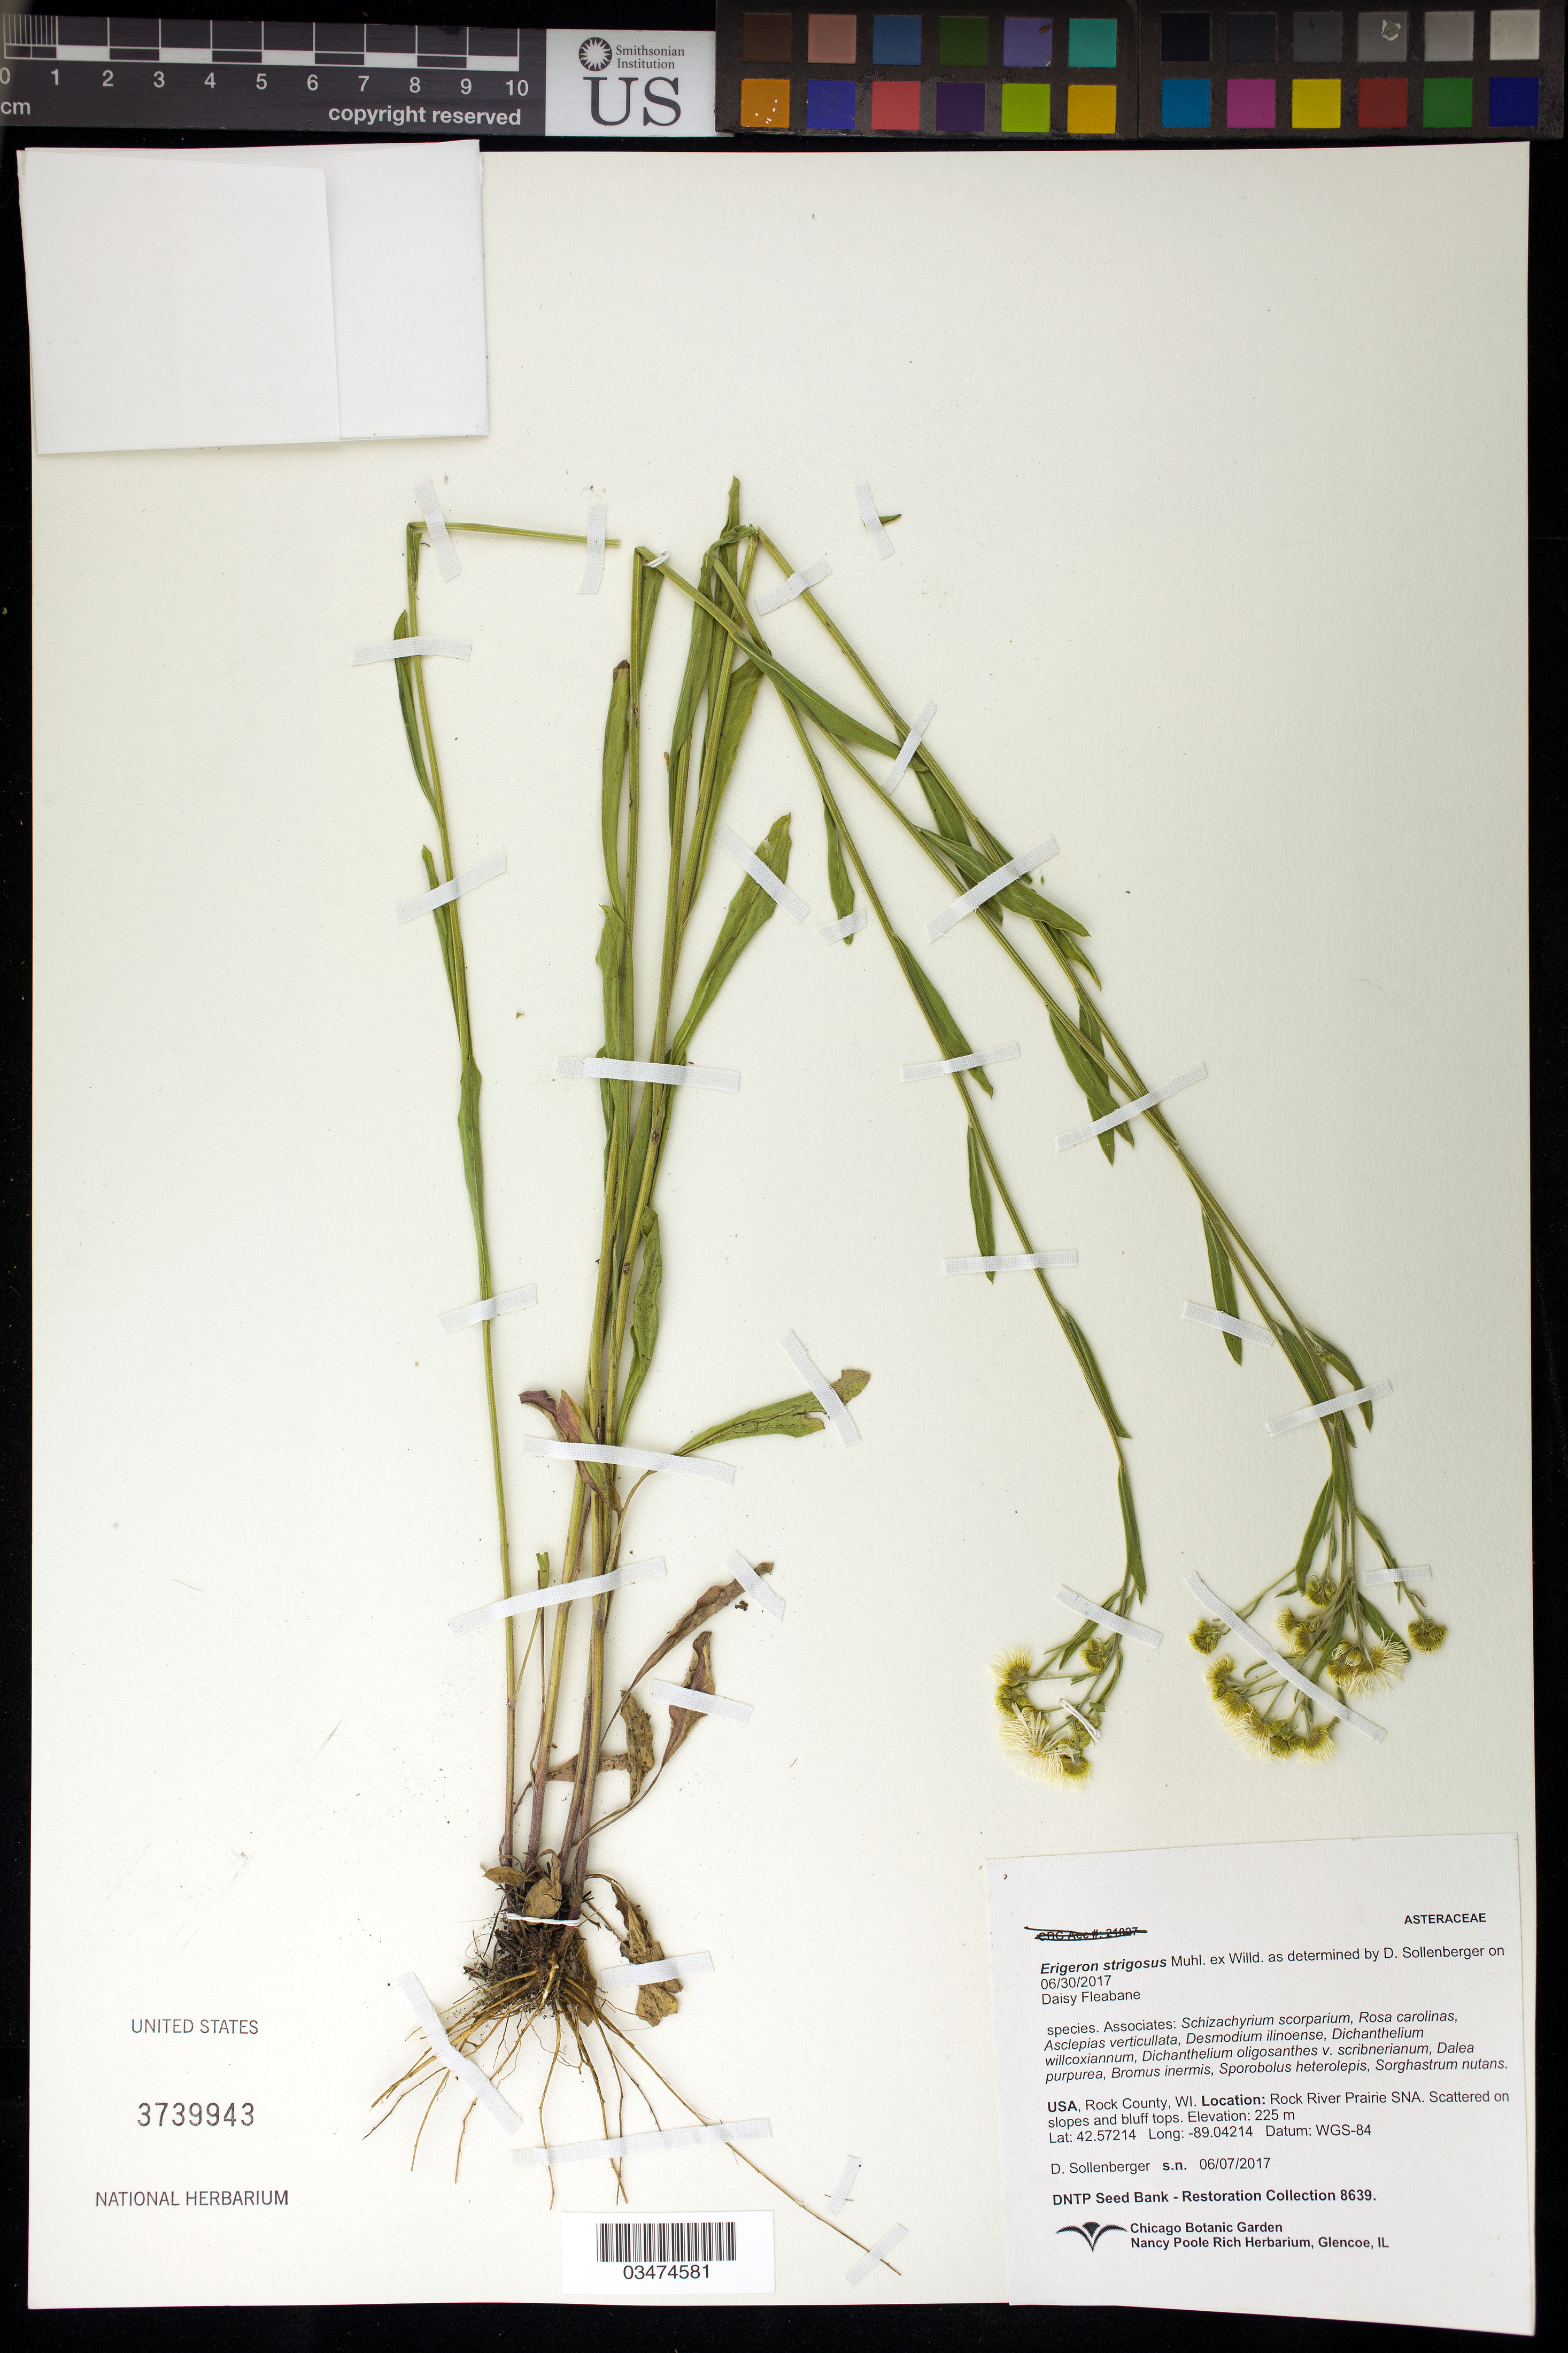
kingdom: Plantae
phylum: Tracheophyta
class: Magnoliopsida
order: Asterales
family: Asteraceae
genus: Erigeron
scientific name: Erigeron strigosus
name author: Muhl. ex Willd.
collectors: D. Sollenberger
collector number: CBG-8639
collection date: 2017-06-07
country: United States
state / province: Wisconsin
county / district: Rock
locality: Rock River Prairie SNA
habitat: Hill prairie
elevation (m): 225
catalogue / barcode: US 3739943